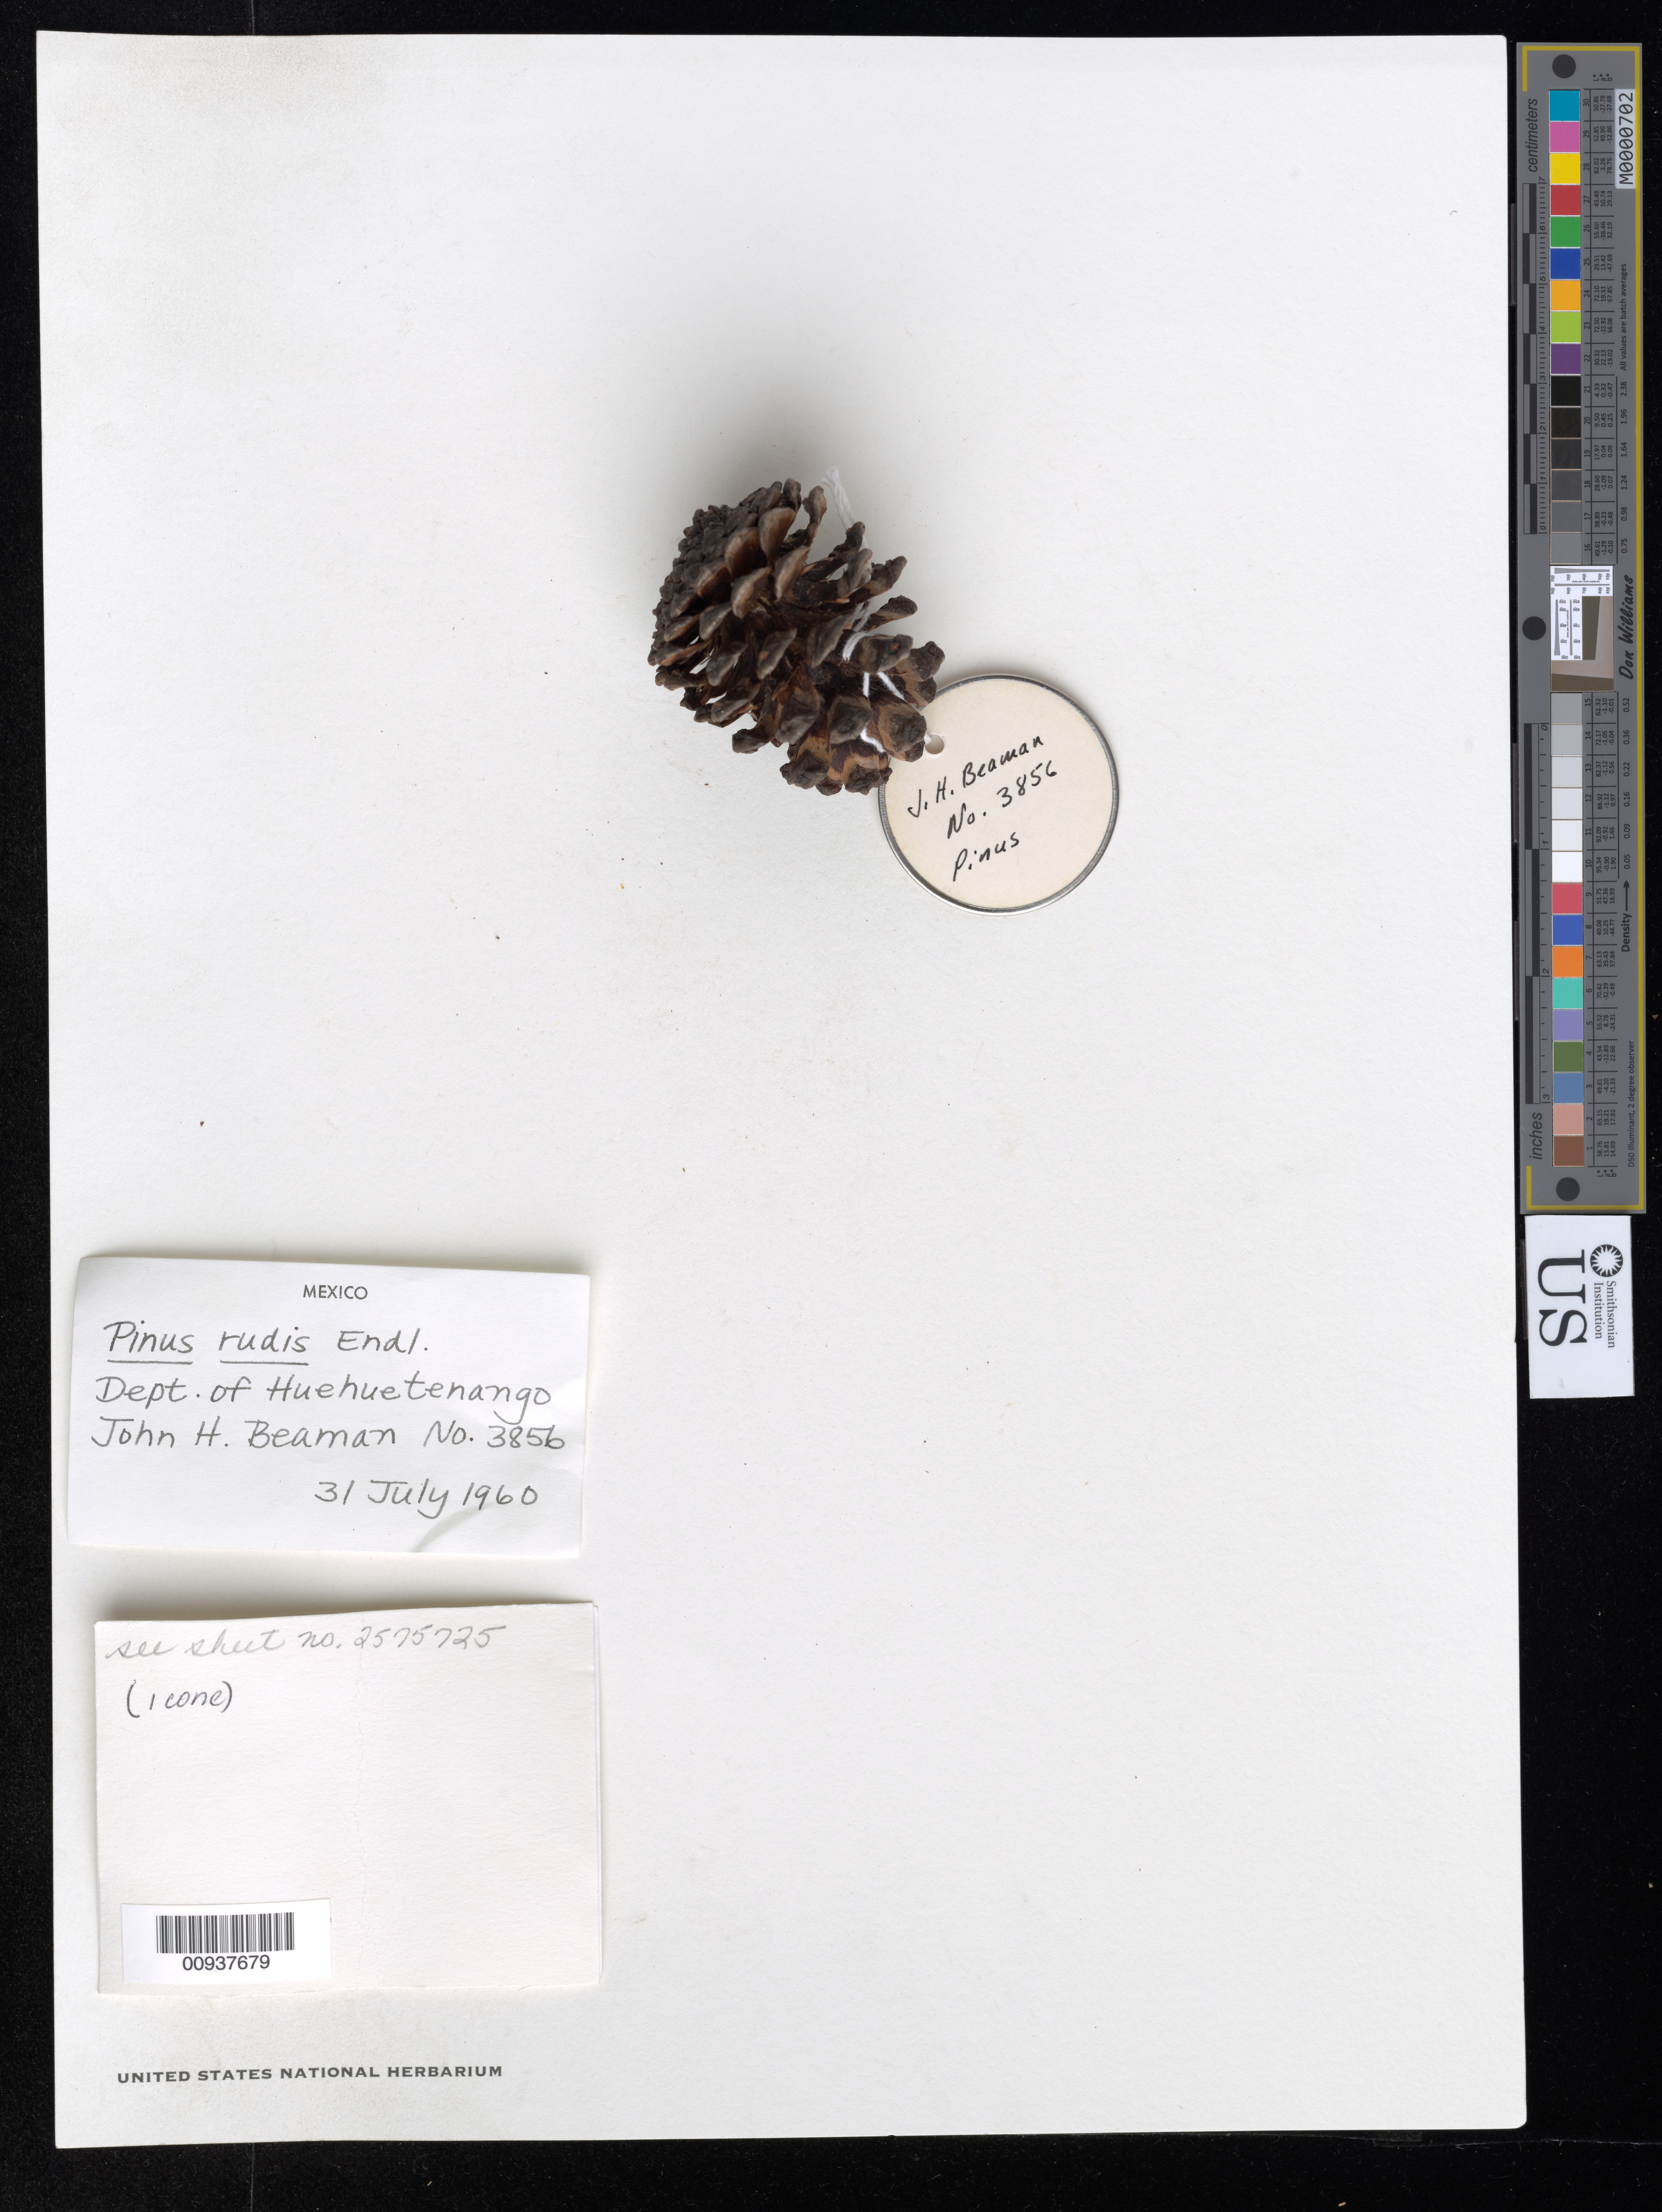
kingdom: Plantae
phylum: Tracheophyta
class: Pinopsida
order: Pinales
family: Pinaceae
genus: Pinus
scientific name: Pinus hartwegii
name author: Lindl.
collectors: J. H. Beaman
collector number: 3856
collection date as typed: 31 Jul 1960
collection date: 1960-07-31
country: Guatemala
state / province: Huehuetenango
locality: Sierra de los Cuchumatanes; between Tojiah and Chemal at Km. 319.5 on Ruta Nacional 9 N.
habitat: Forming open pine forest.